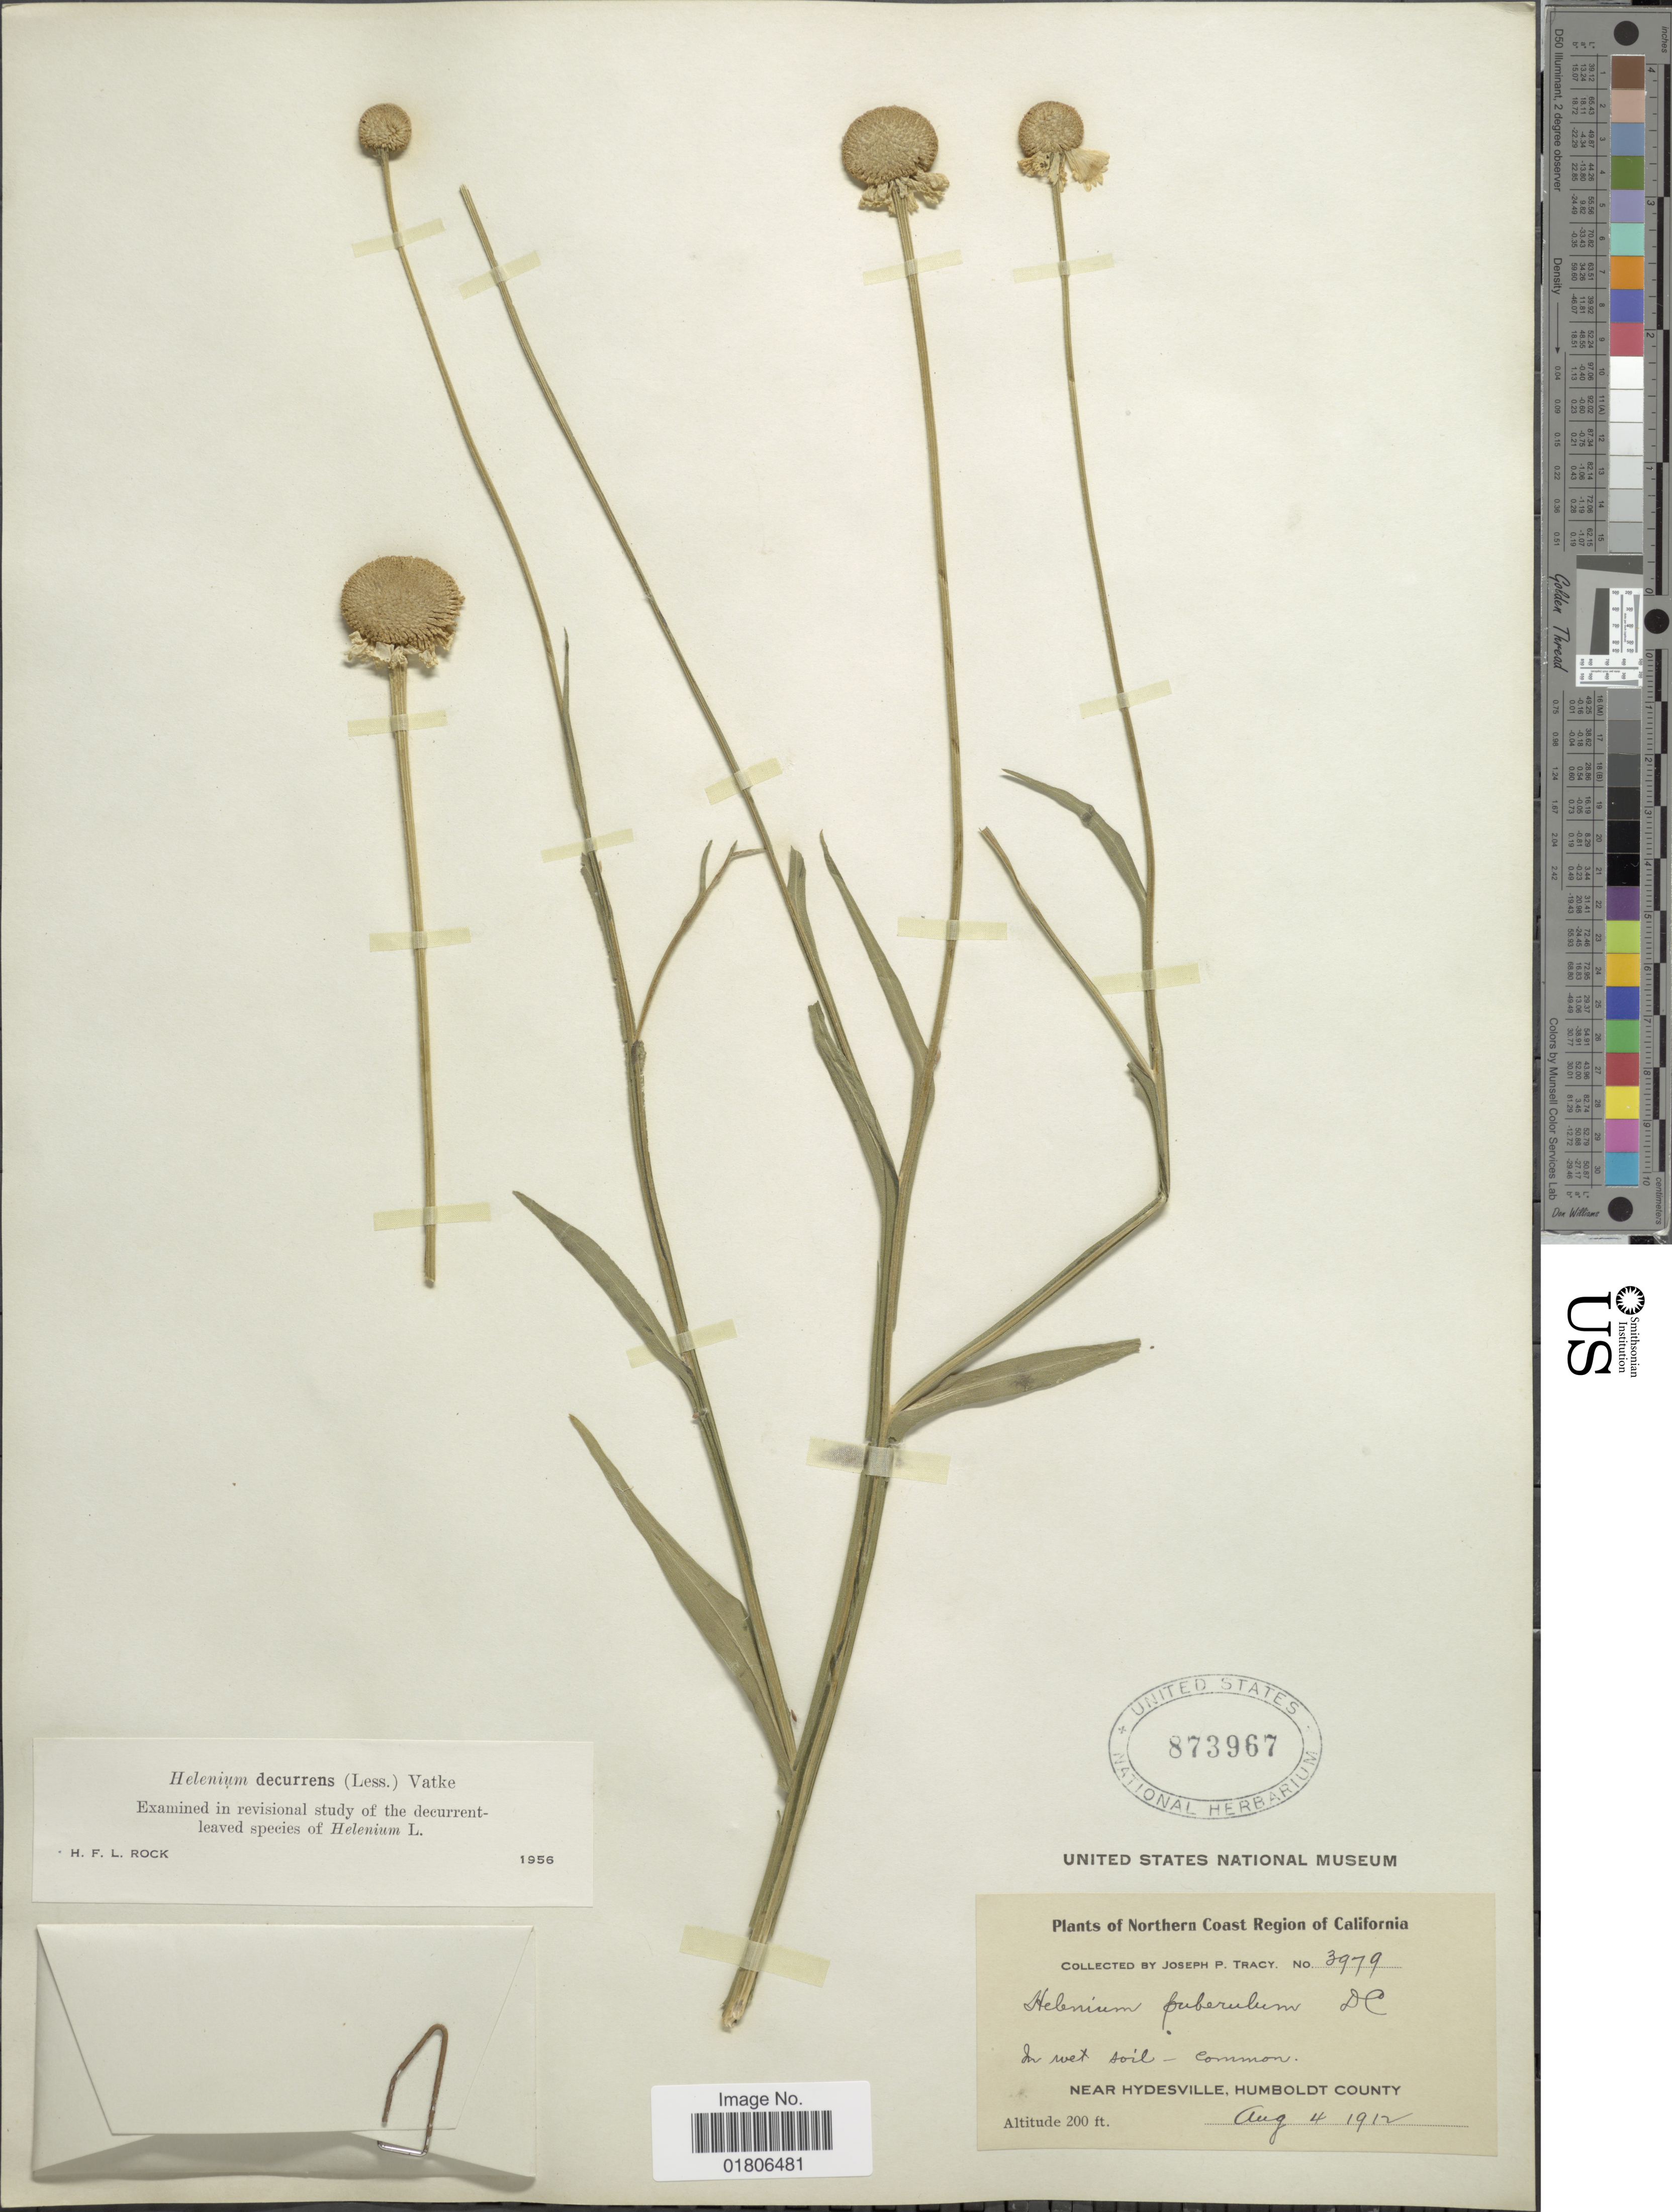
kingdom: Plantae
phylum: Tracheophyta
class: Magnoliopsida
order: Asterales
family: Asteraceae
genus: Helenium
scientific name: Helenium puberulum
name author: DC.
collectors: J. Tracy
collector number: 3979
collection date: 1912-08-04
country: United States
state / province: California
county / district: Humboldt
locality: Northern Coast Region of California, In wet soil - common, Near Hydesville, Humboldt County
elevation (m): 61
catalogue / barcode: US 873967